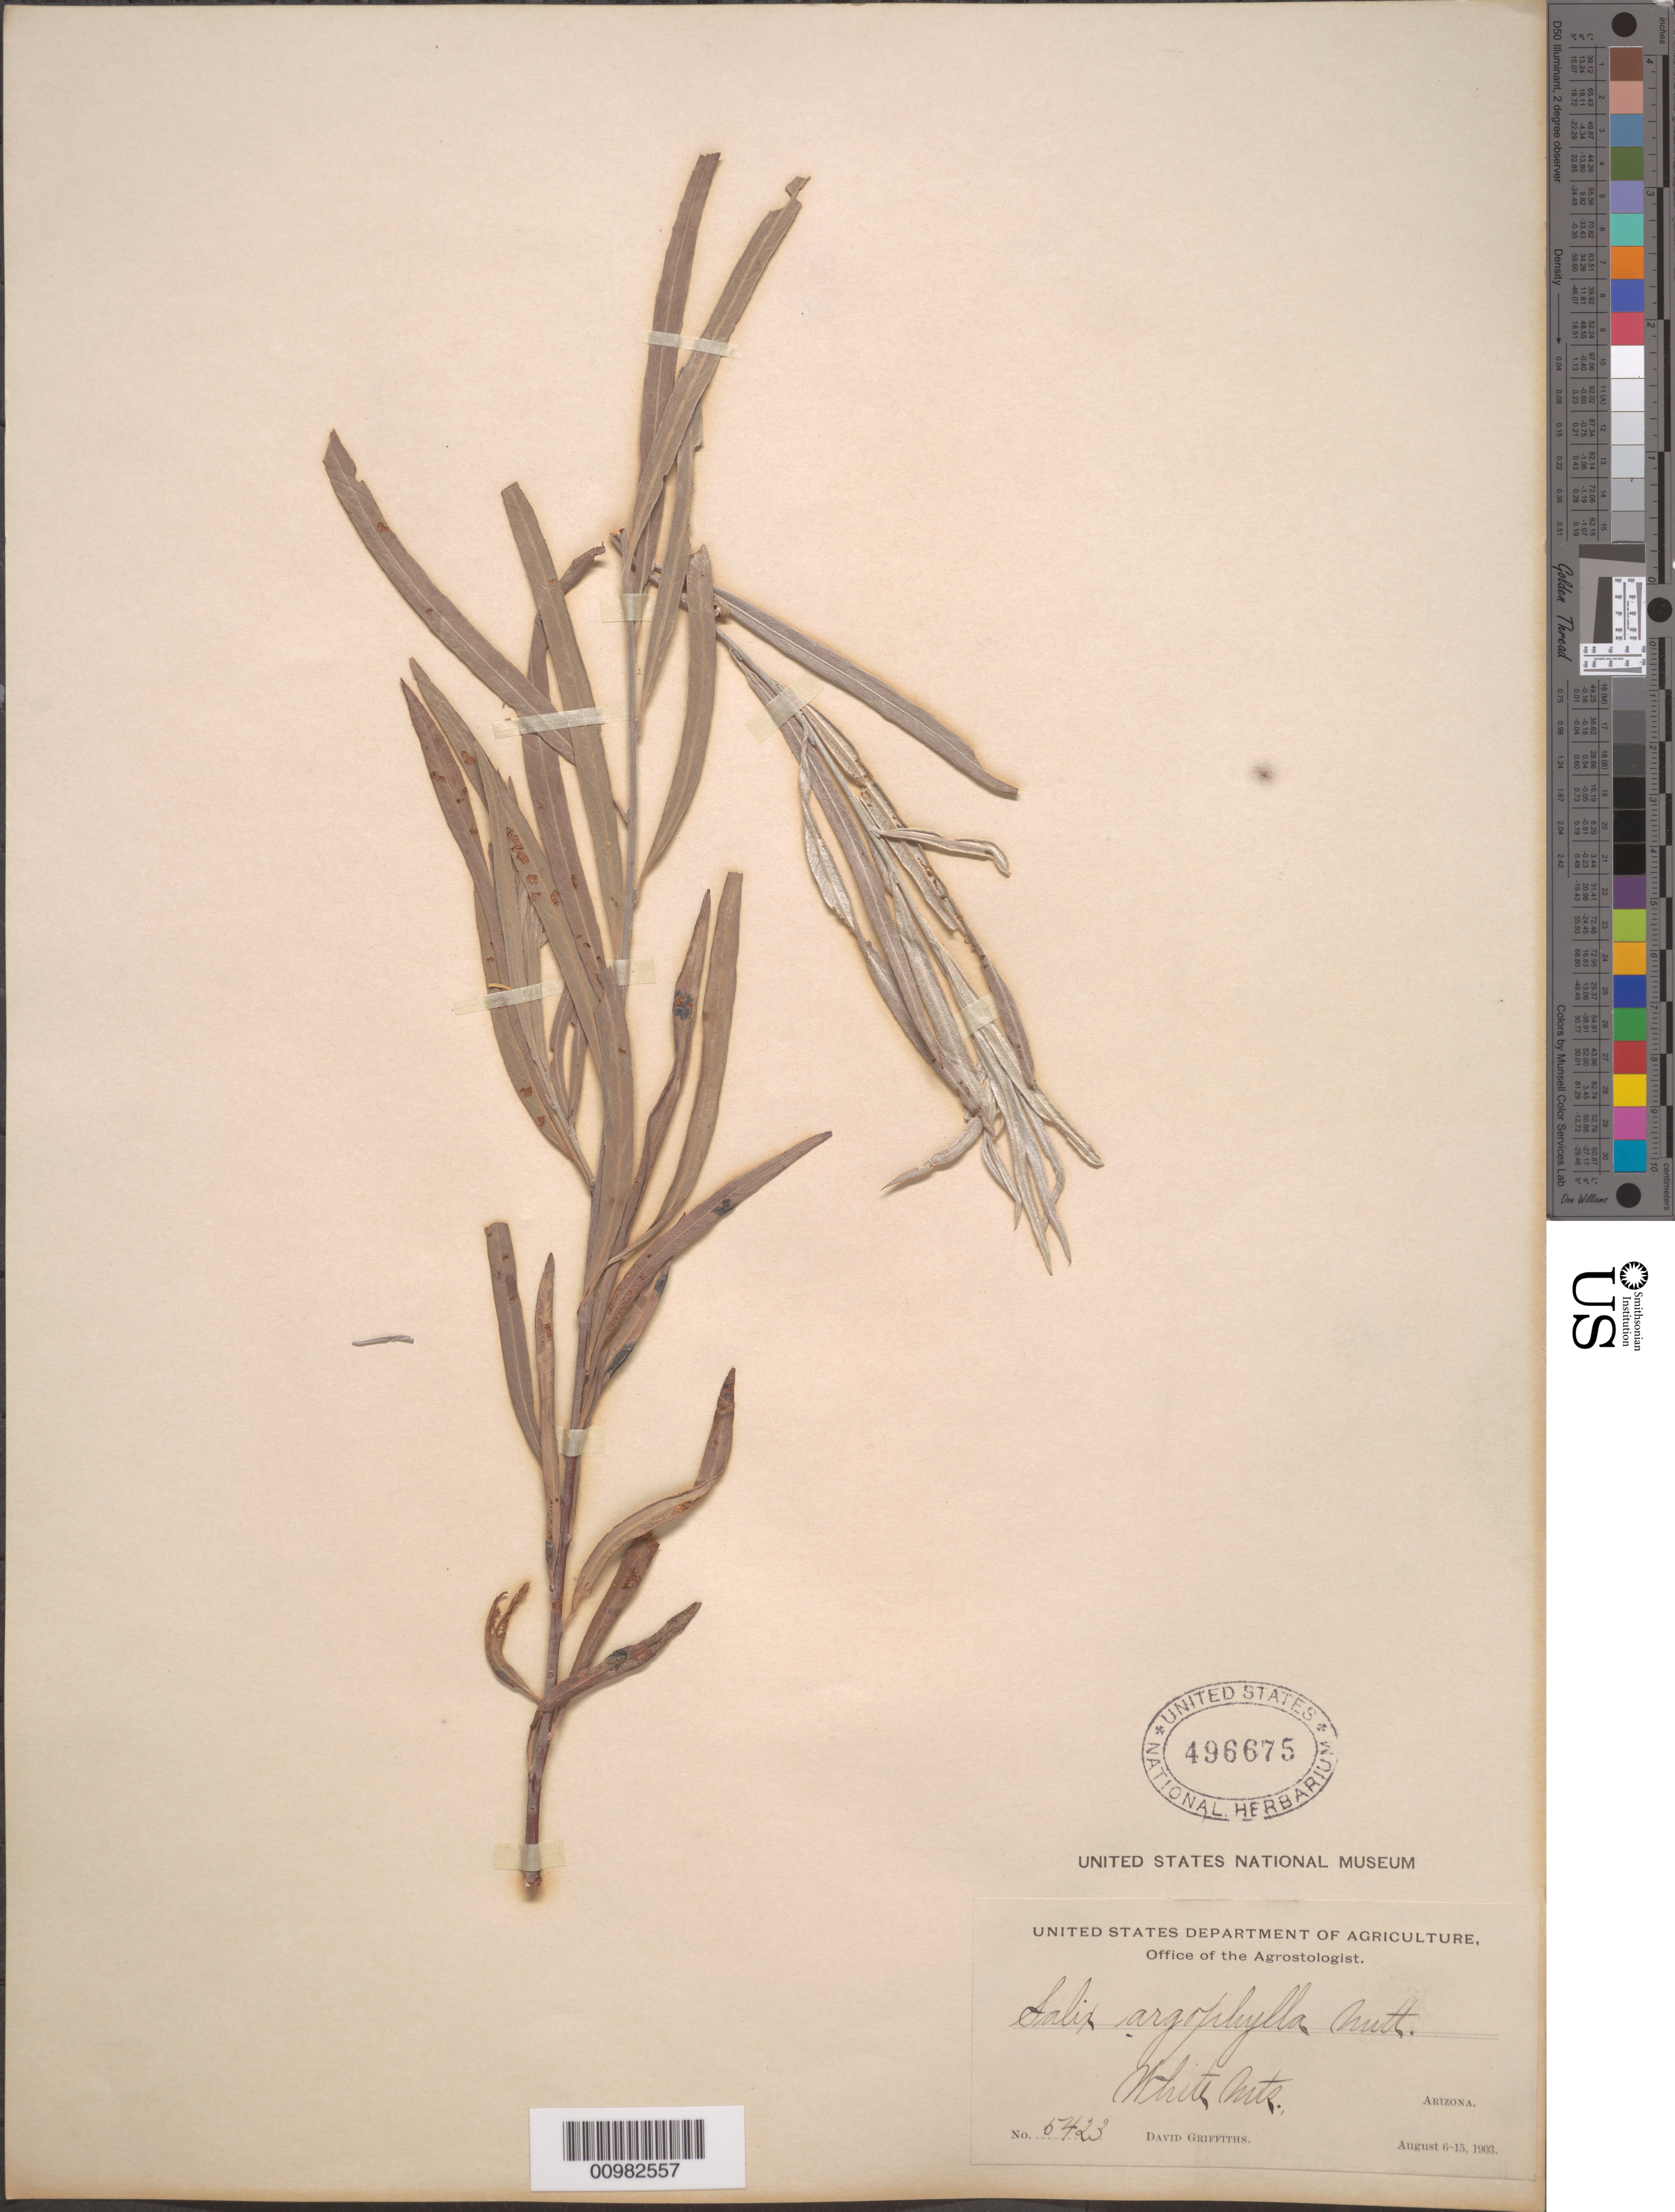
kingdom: Plantae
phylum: Tracheophyta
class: Magnoliopsida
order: Malpighiales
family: Salicaceae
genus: Salix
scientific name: Salix exigua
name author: Nutt.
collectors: D. Griffiths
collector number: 6423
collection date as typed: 06 Aug 1903 to 15 Aug 1903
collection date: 1903-08-06/1903-08-15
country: United States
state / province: Arizona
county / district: Apache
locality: White Mountains.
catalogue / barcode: US 496675